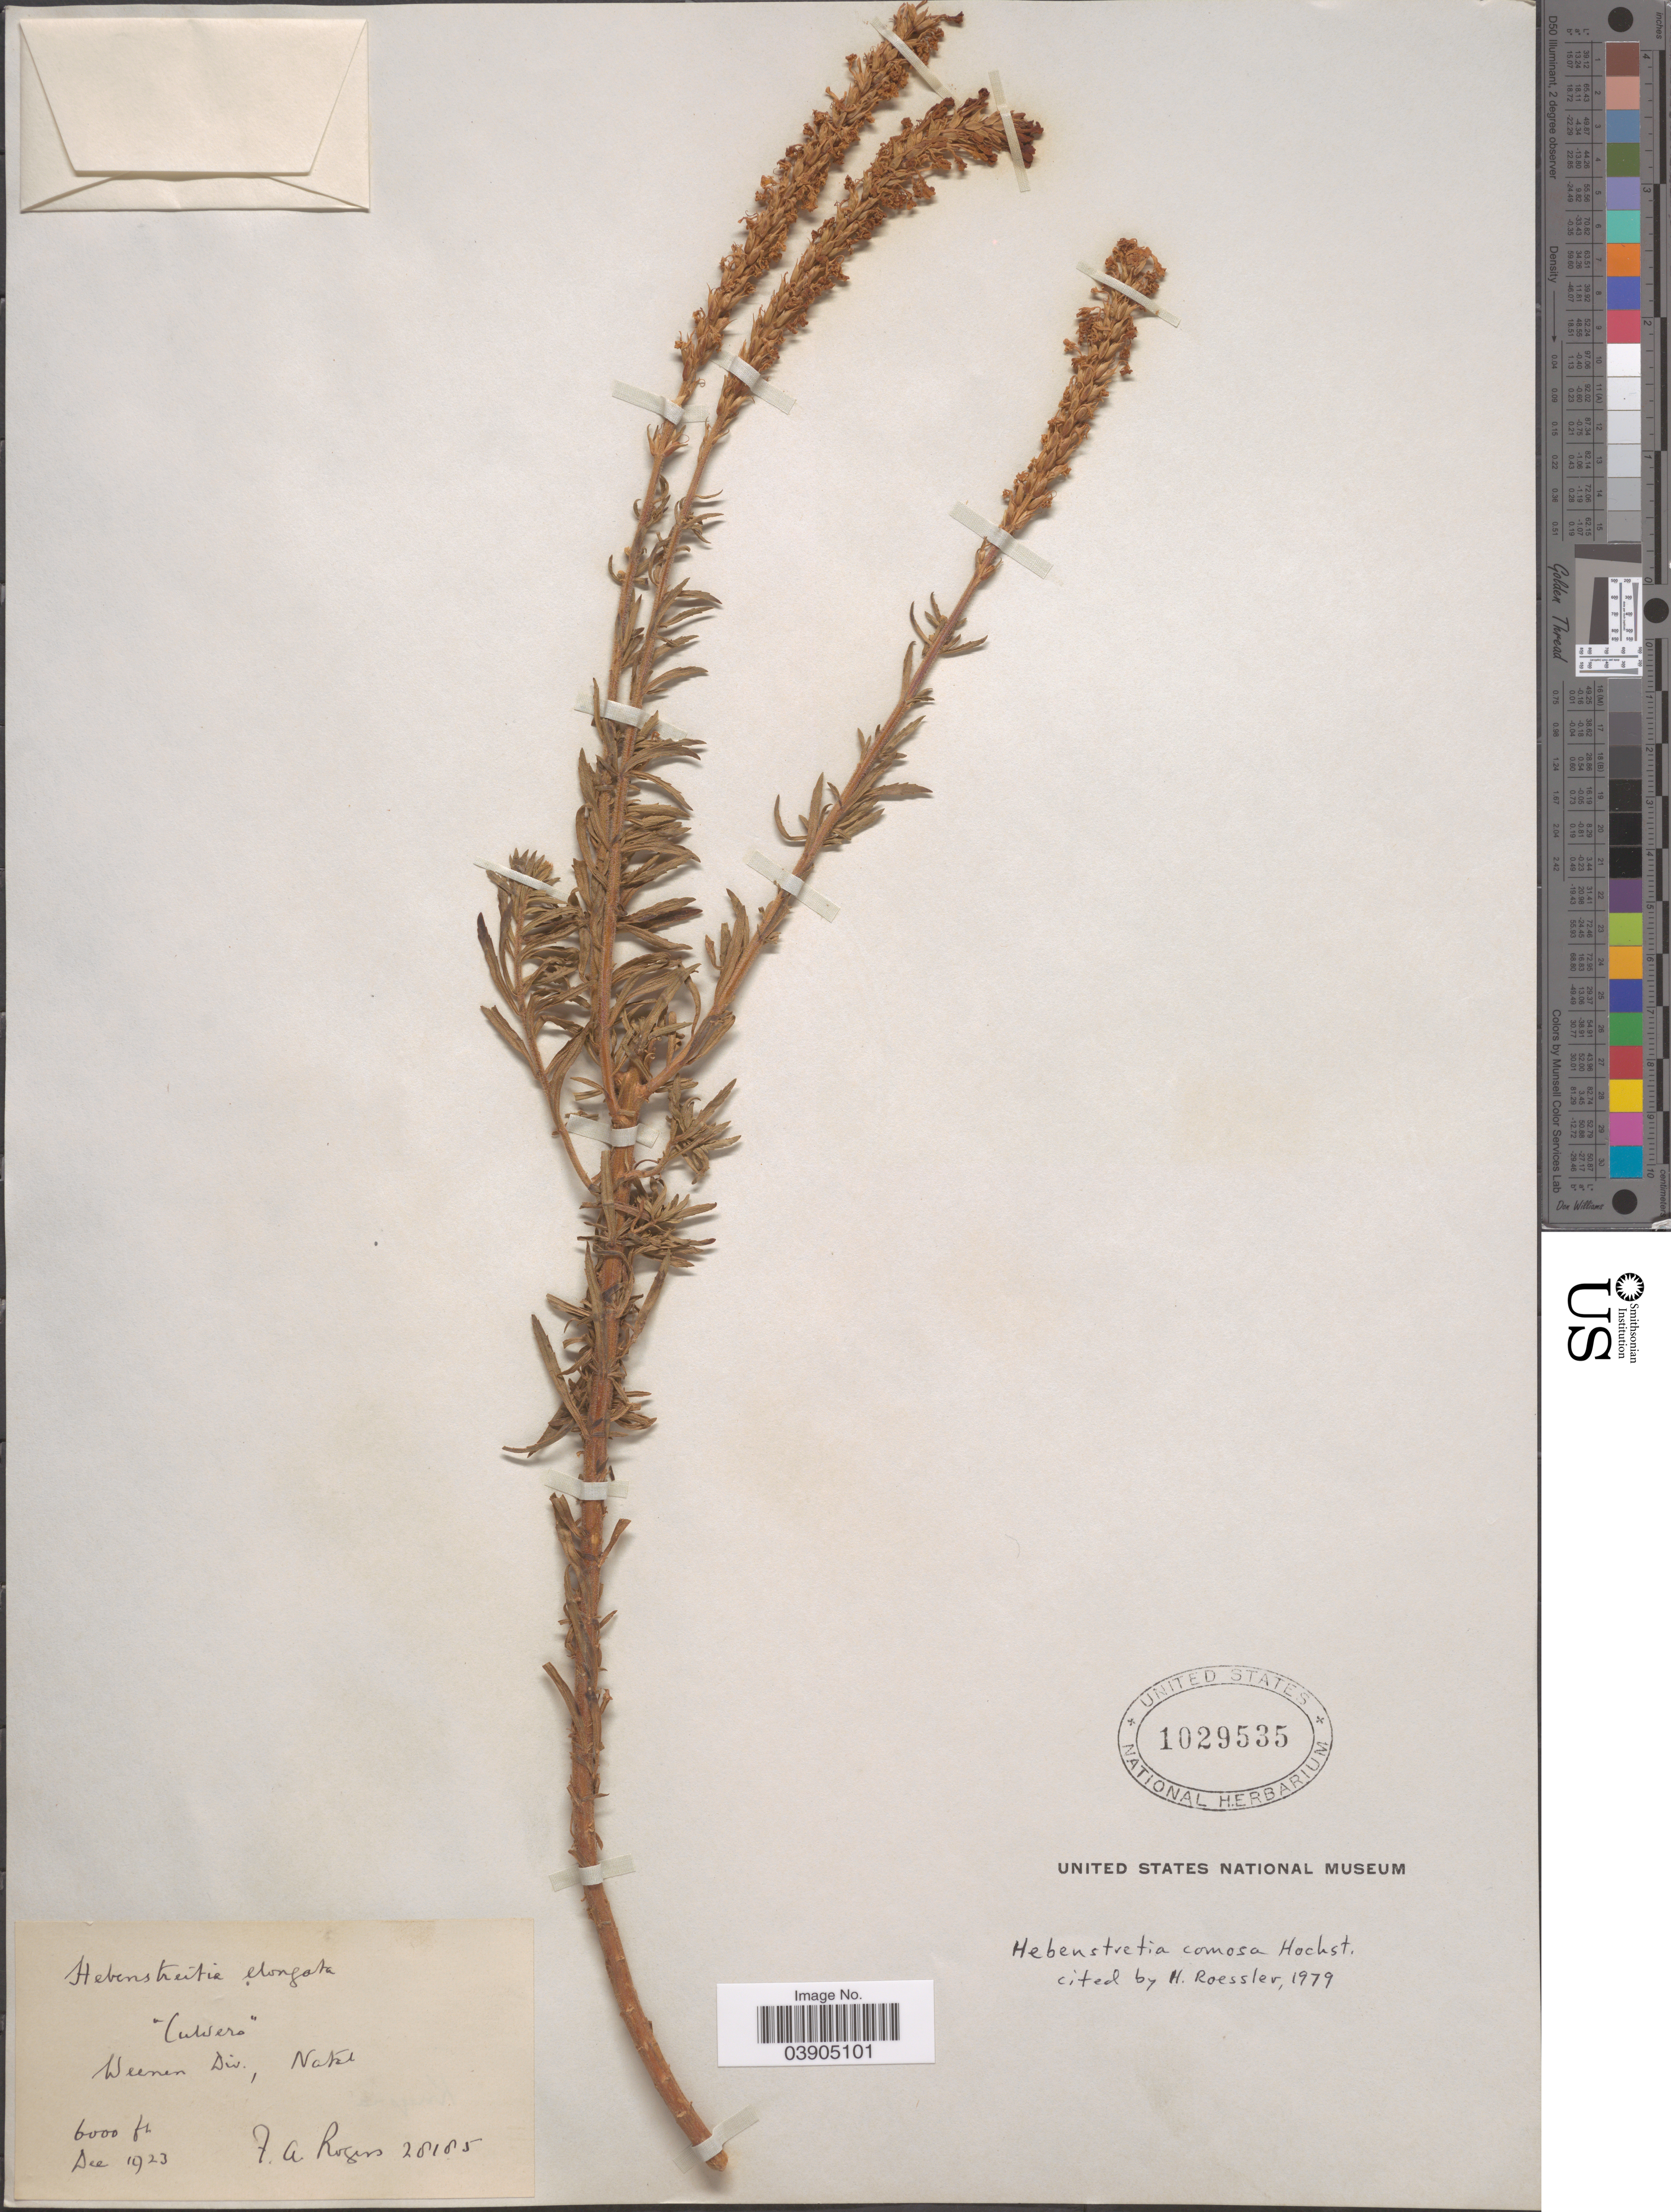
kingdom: Plantae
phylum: Tracheophyta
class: Magnoliopsida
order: Lamiales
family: Scrophulariaceae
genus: Hebenstretia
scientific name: Hebenstretia comosa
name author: Hochst.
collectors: F. A. Rogers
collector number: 28185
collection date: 1923-12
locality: Deenen Div. Nake. [interpreted]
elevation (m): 1829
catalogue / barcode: US 1029535